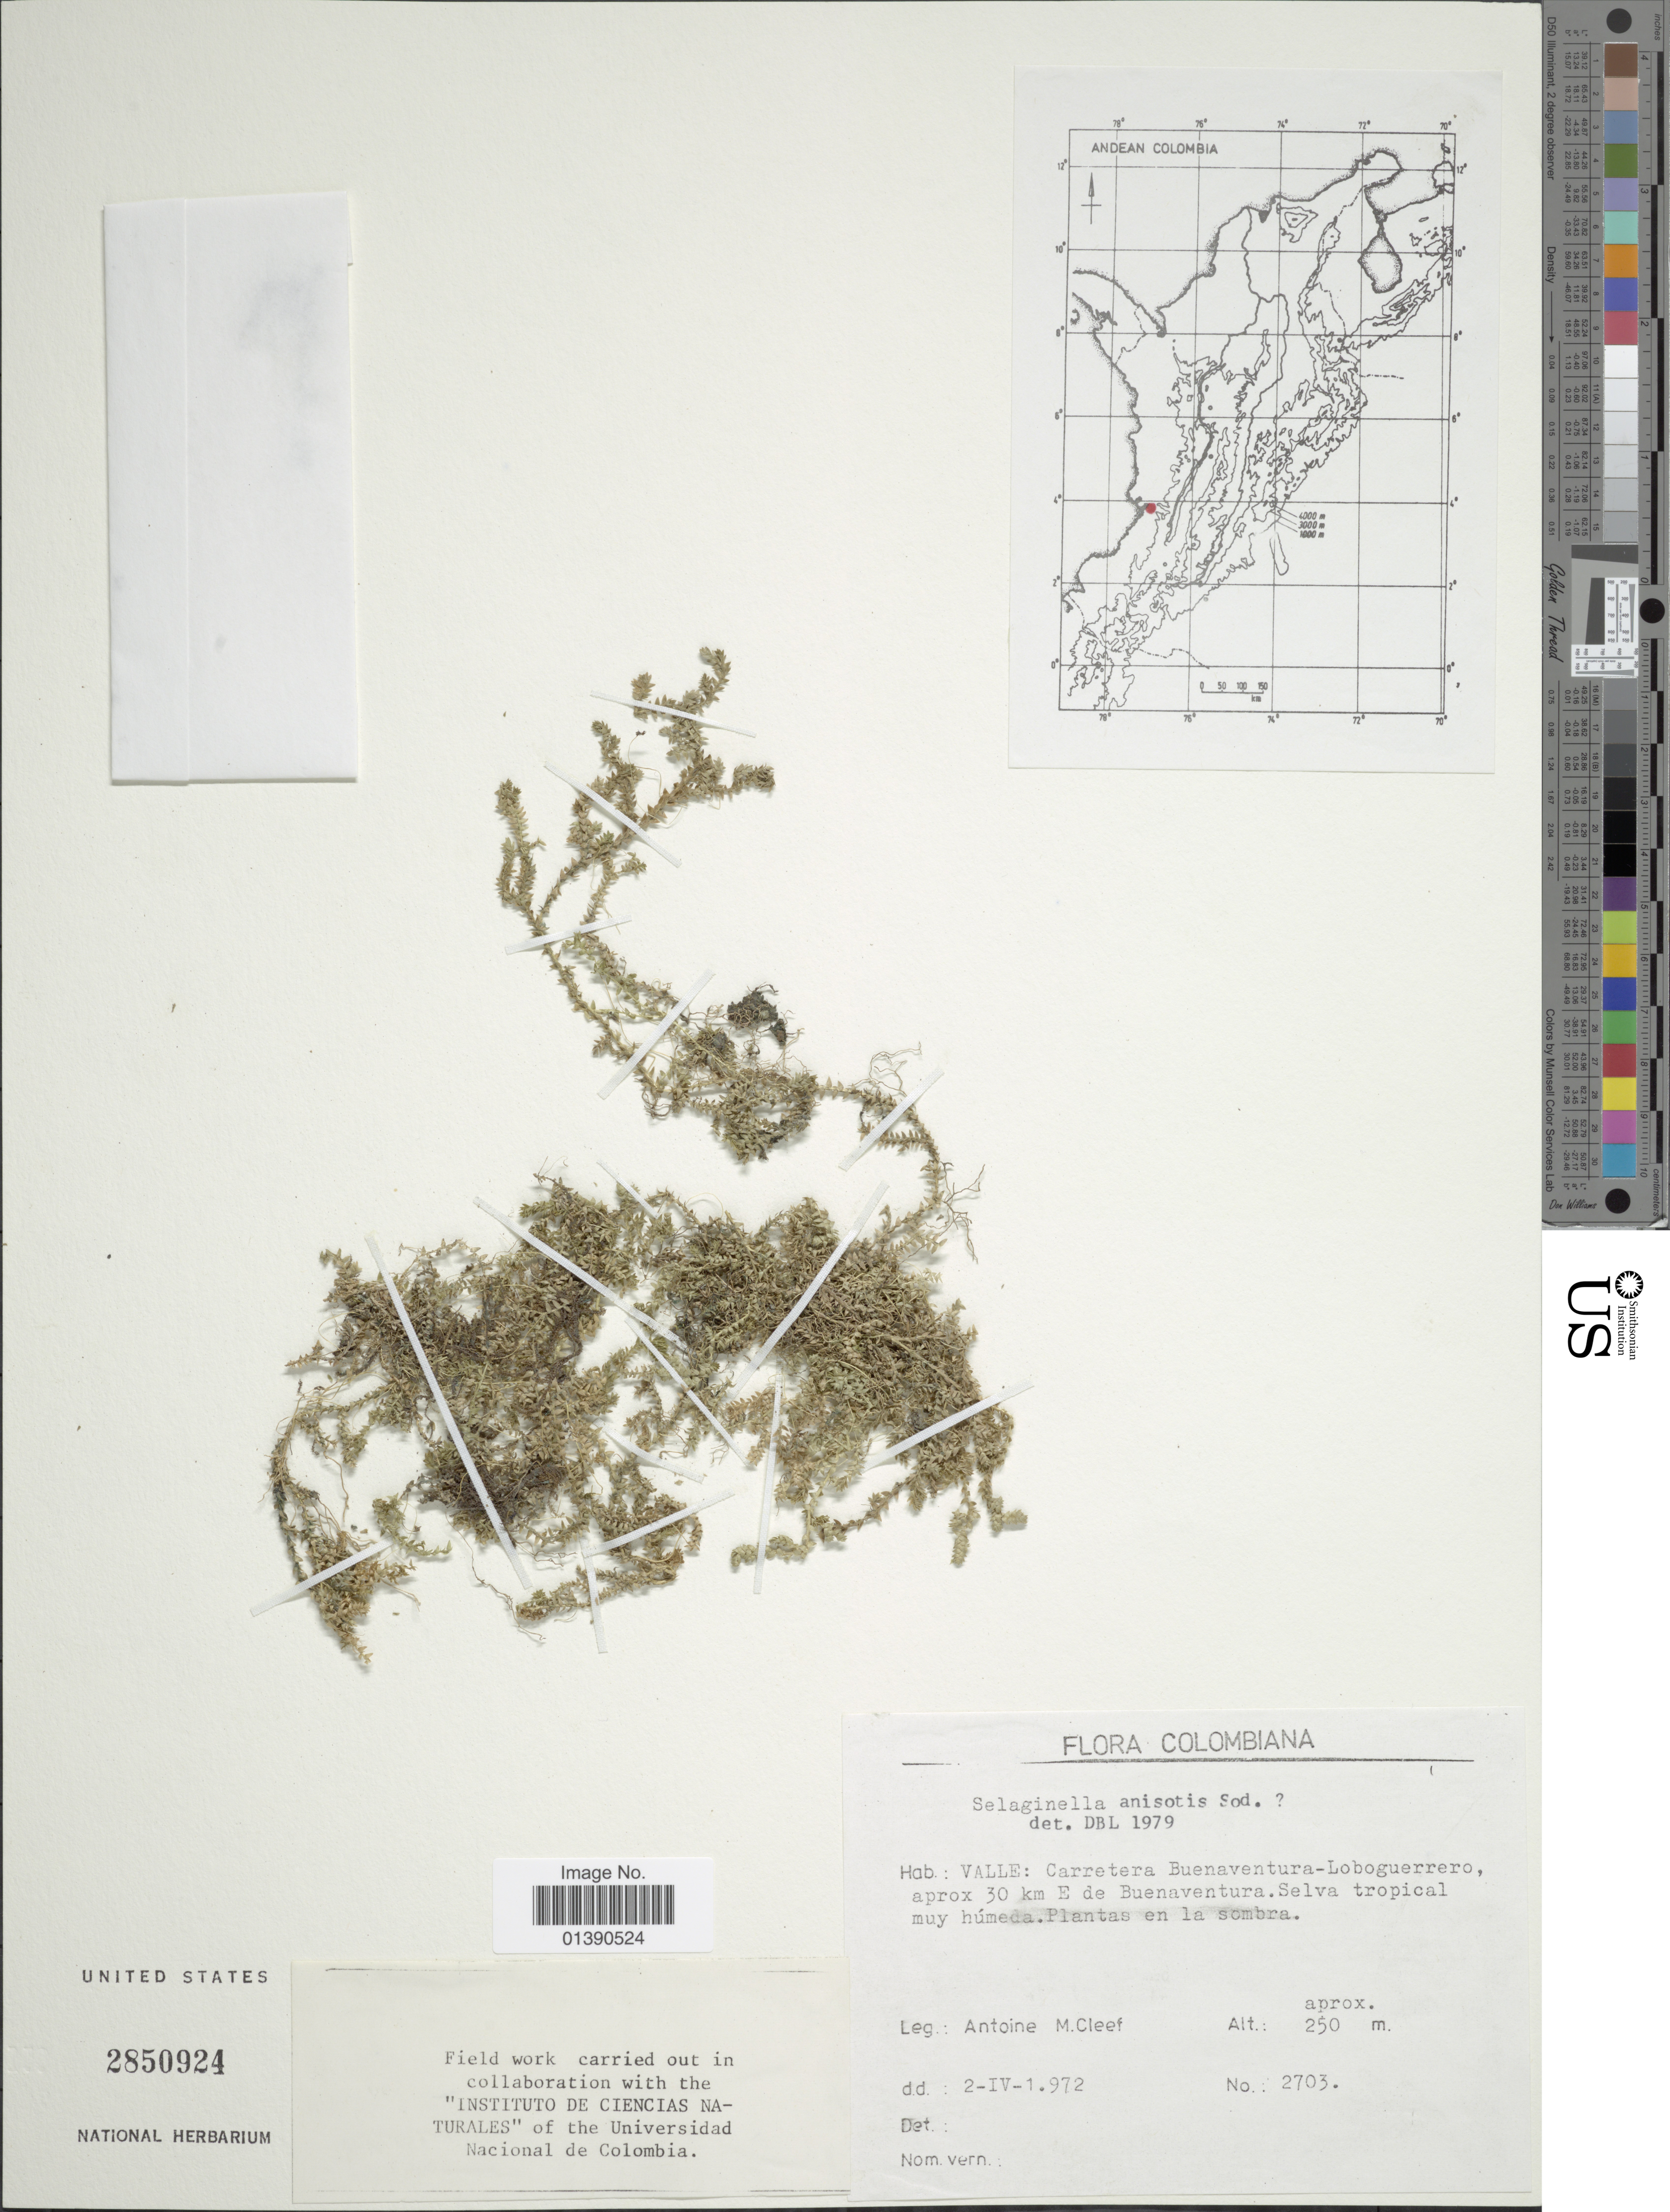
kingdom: Plantae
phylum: Tracheophyta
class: Lycopodiopsida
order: Selaginellales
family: Selaginellaceae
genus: Selaginella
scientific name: Selaginella diffusa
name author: (C. Presl) Spring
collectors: A. M. Cleef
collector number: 2703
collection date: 1972-04-02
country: Colombia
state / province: Valle del Cauca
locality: Valle: Carretera Buenaventura-Loboguerrero, aprox 30 km k E de Buenaventura.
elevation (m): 250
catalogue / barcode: US 2850924